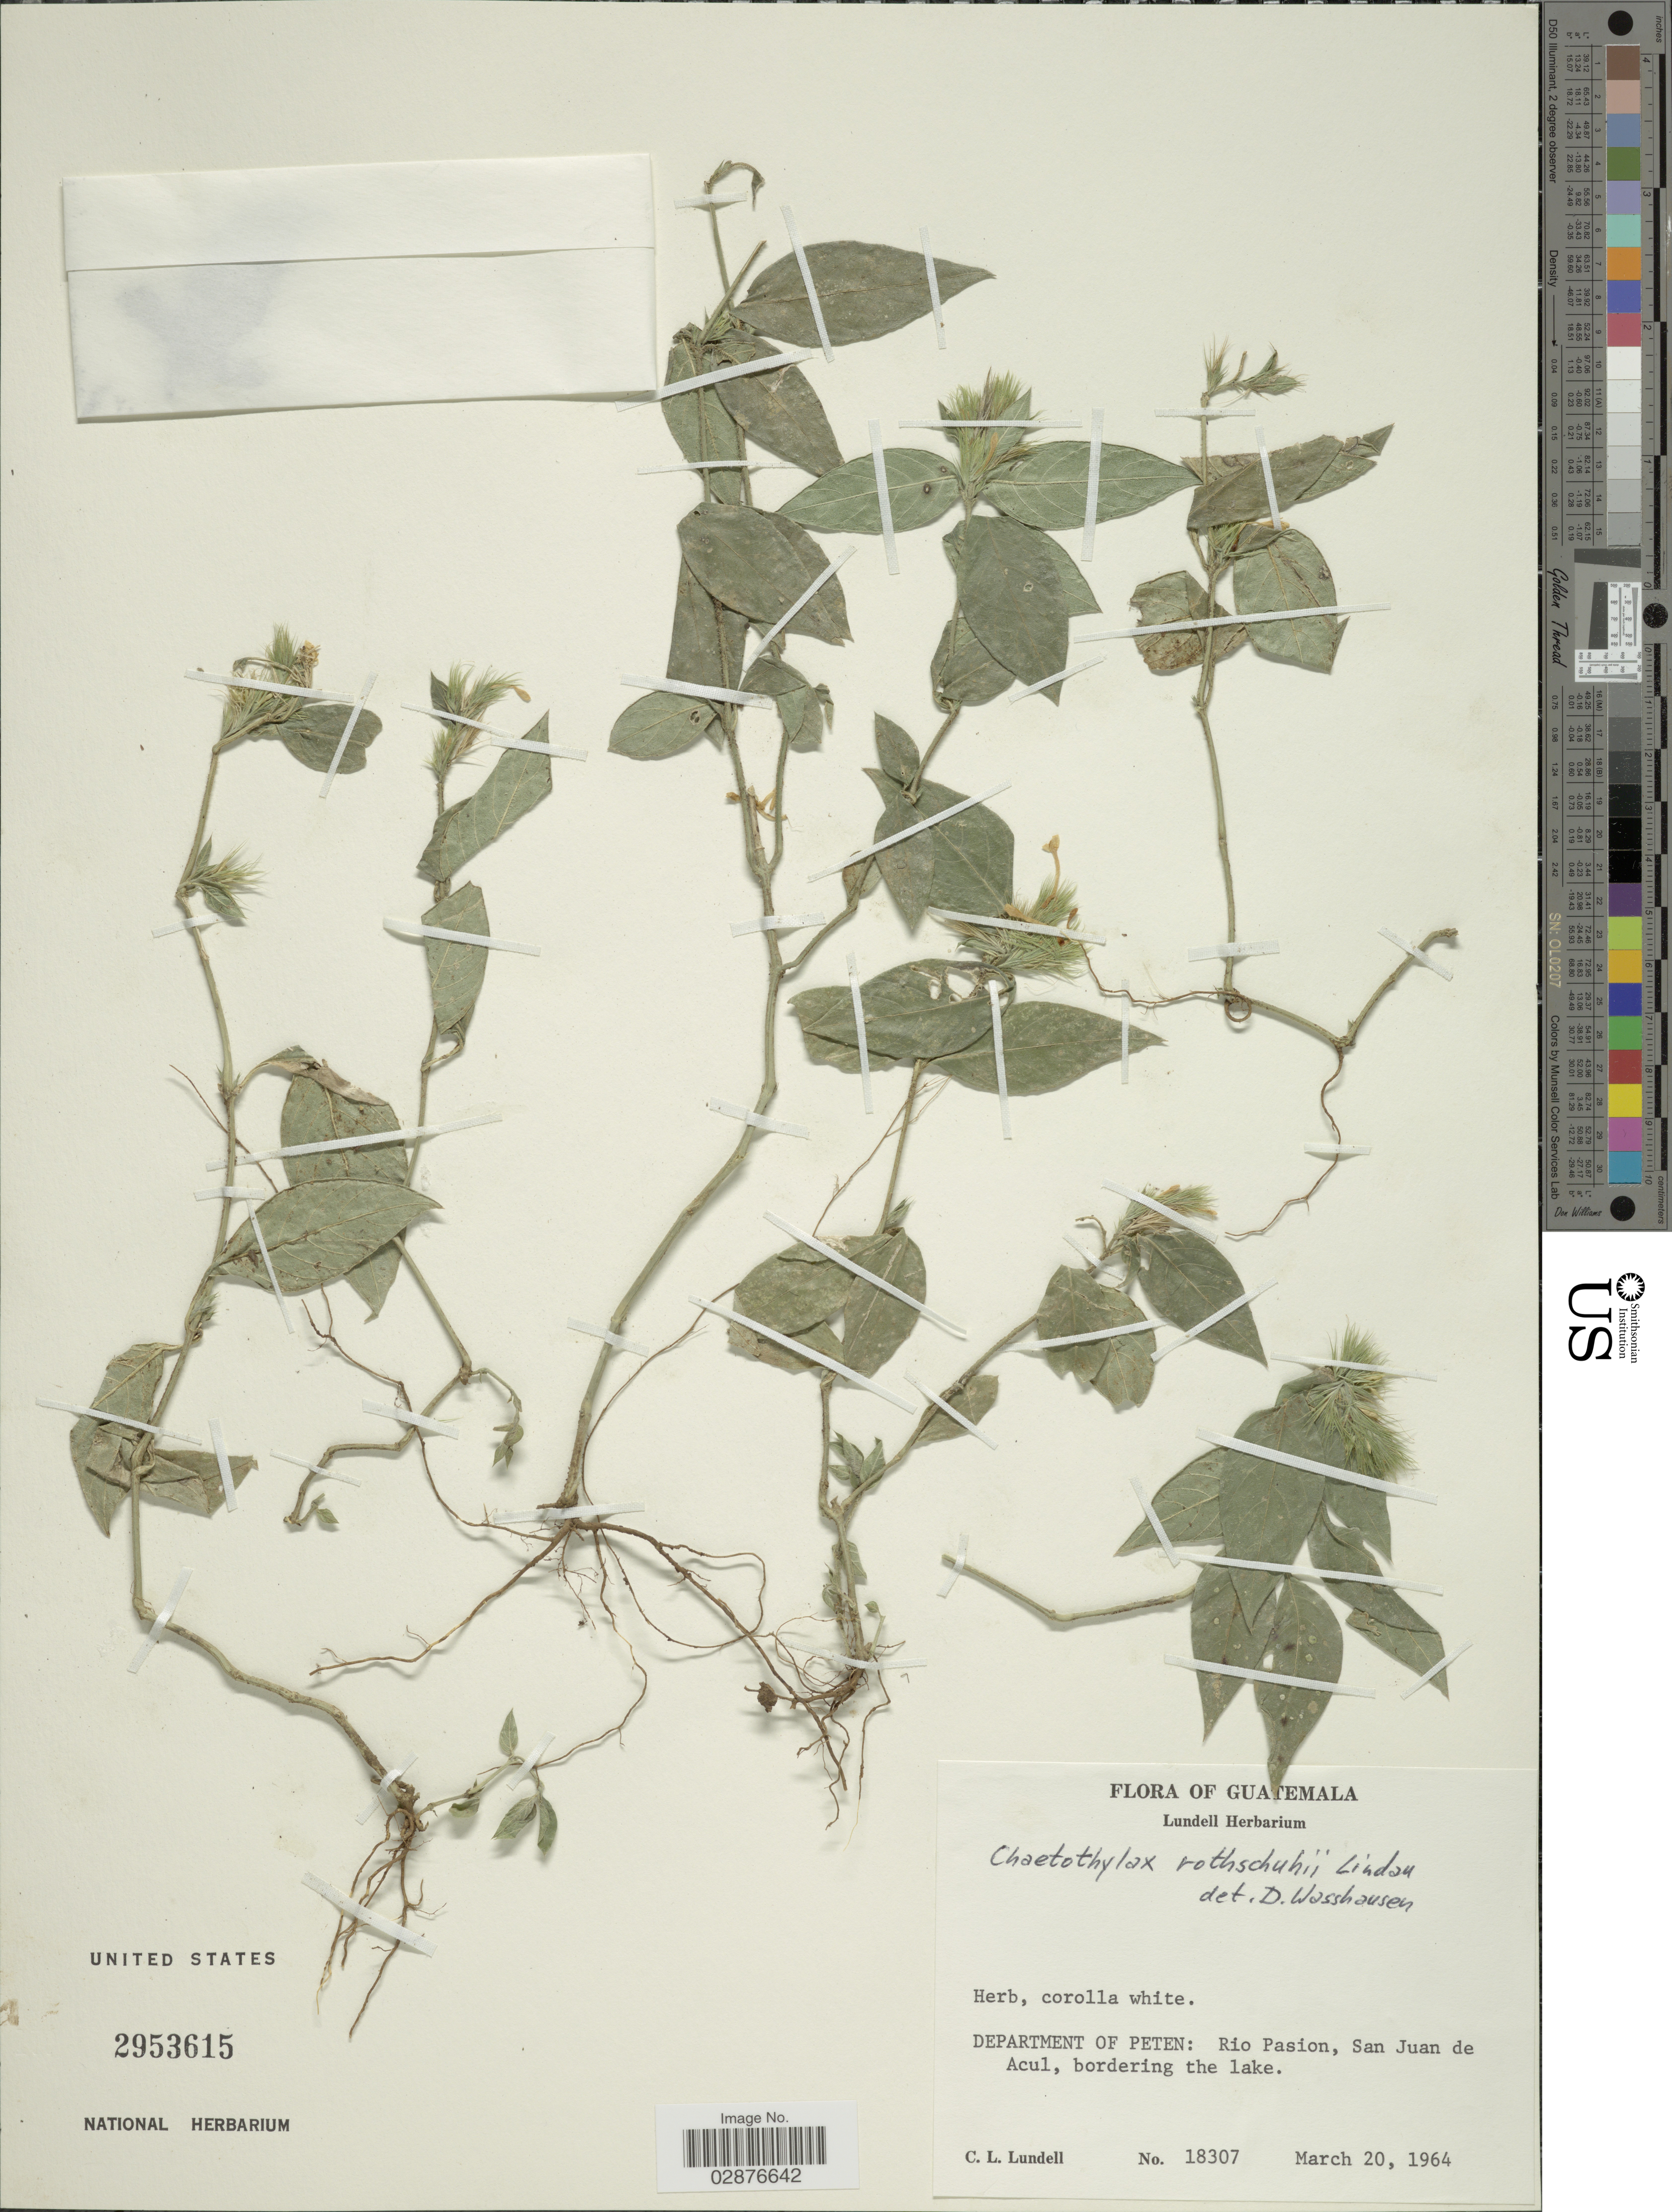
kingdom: Plantae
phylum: Tracheophyta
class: Magnoliopsida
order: Lamiales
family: Acanthaceae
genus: Justicia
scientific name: Justicia micrantha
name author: (Oerst.) V.A.W. Graham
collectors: C. L. Lundell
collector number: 18307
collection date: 1964-03-20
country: Guatemala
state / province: El Petén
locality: Department of Peten: Rio Pasion, San Juan de Acul, bordering the lake.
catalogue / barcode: US 2953615